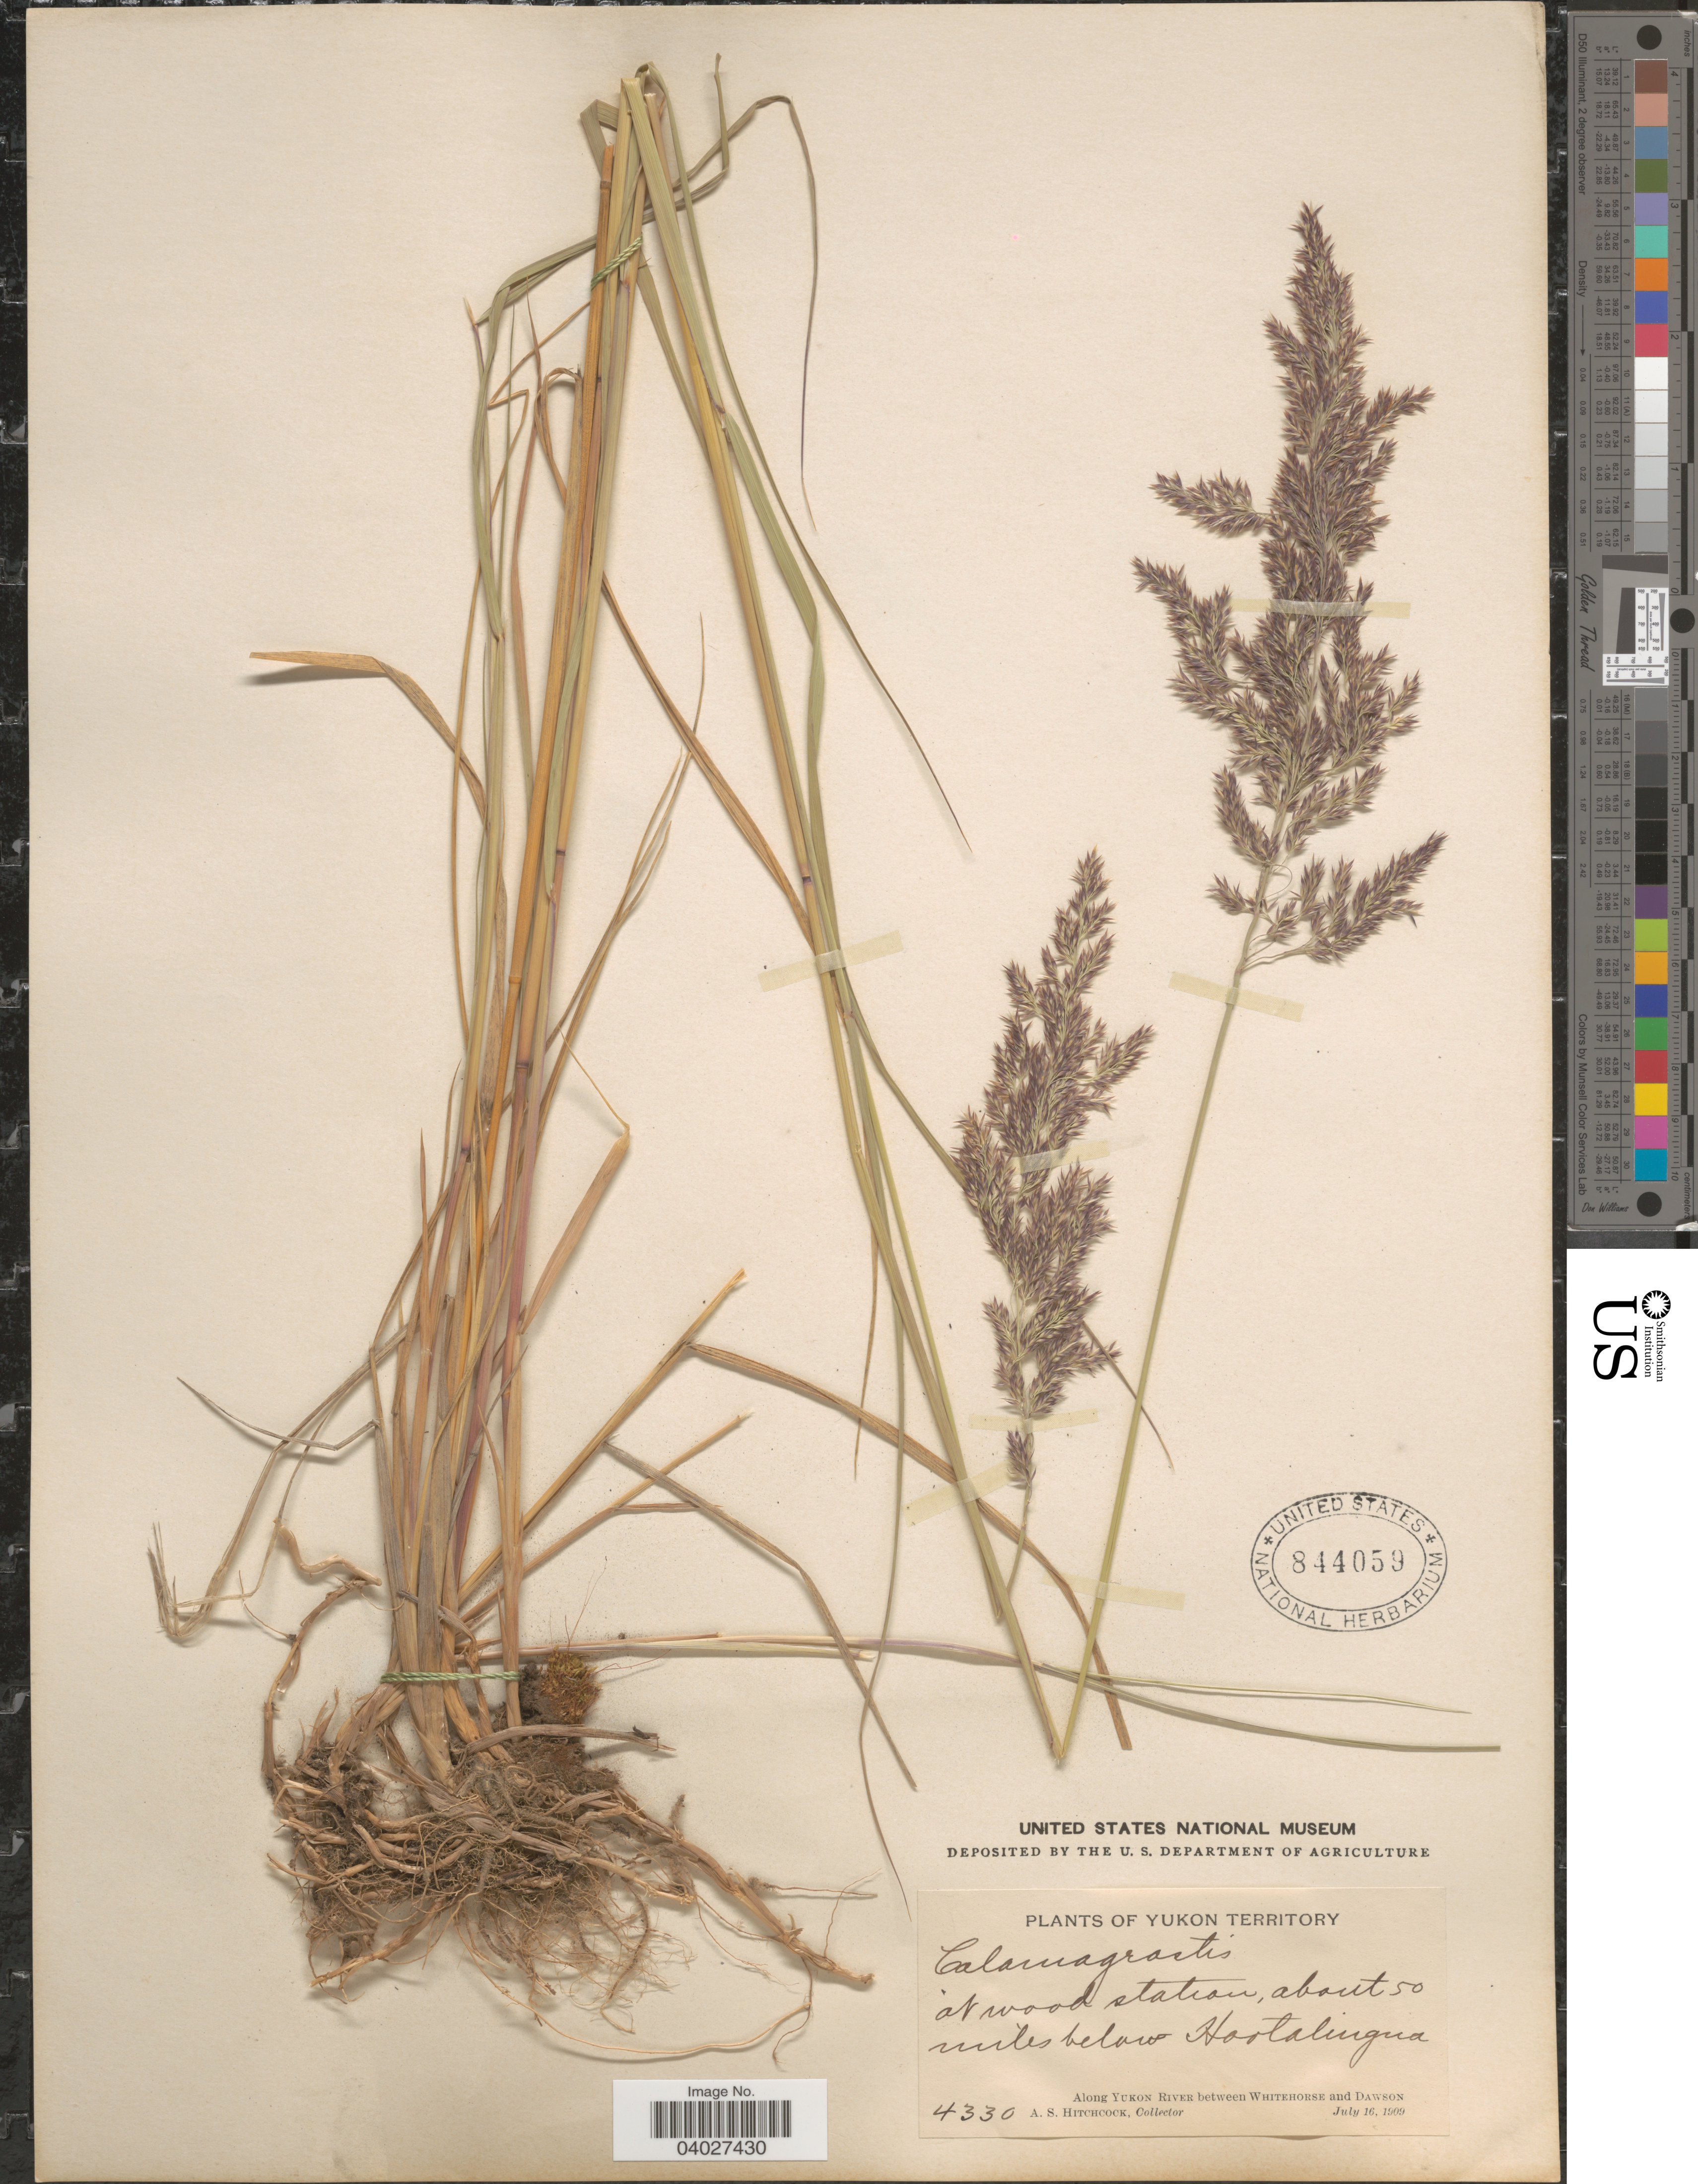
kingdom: Plantae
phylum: Tracheophyta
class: Liliopsida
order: Poales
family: Poaceae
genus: Calamagrostis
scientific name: Calamagrostis canadensis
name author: (Michx.) P. Beauv.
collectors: A. S. Hitchcock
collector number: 4330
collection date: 1909-07-16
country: Canada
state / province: Yukon Territory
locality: At wood station, about 50 miles below Hootalinqua. Along Yukon river between Whitehorse and Dawson.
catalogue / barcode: US 844059